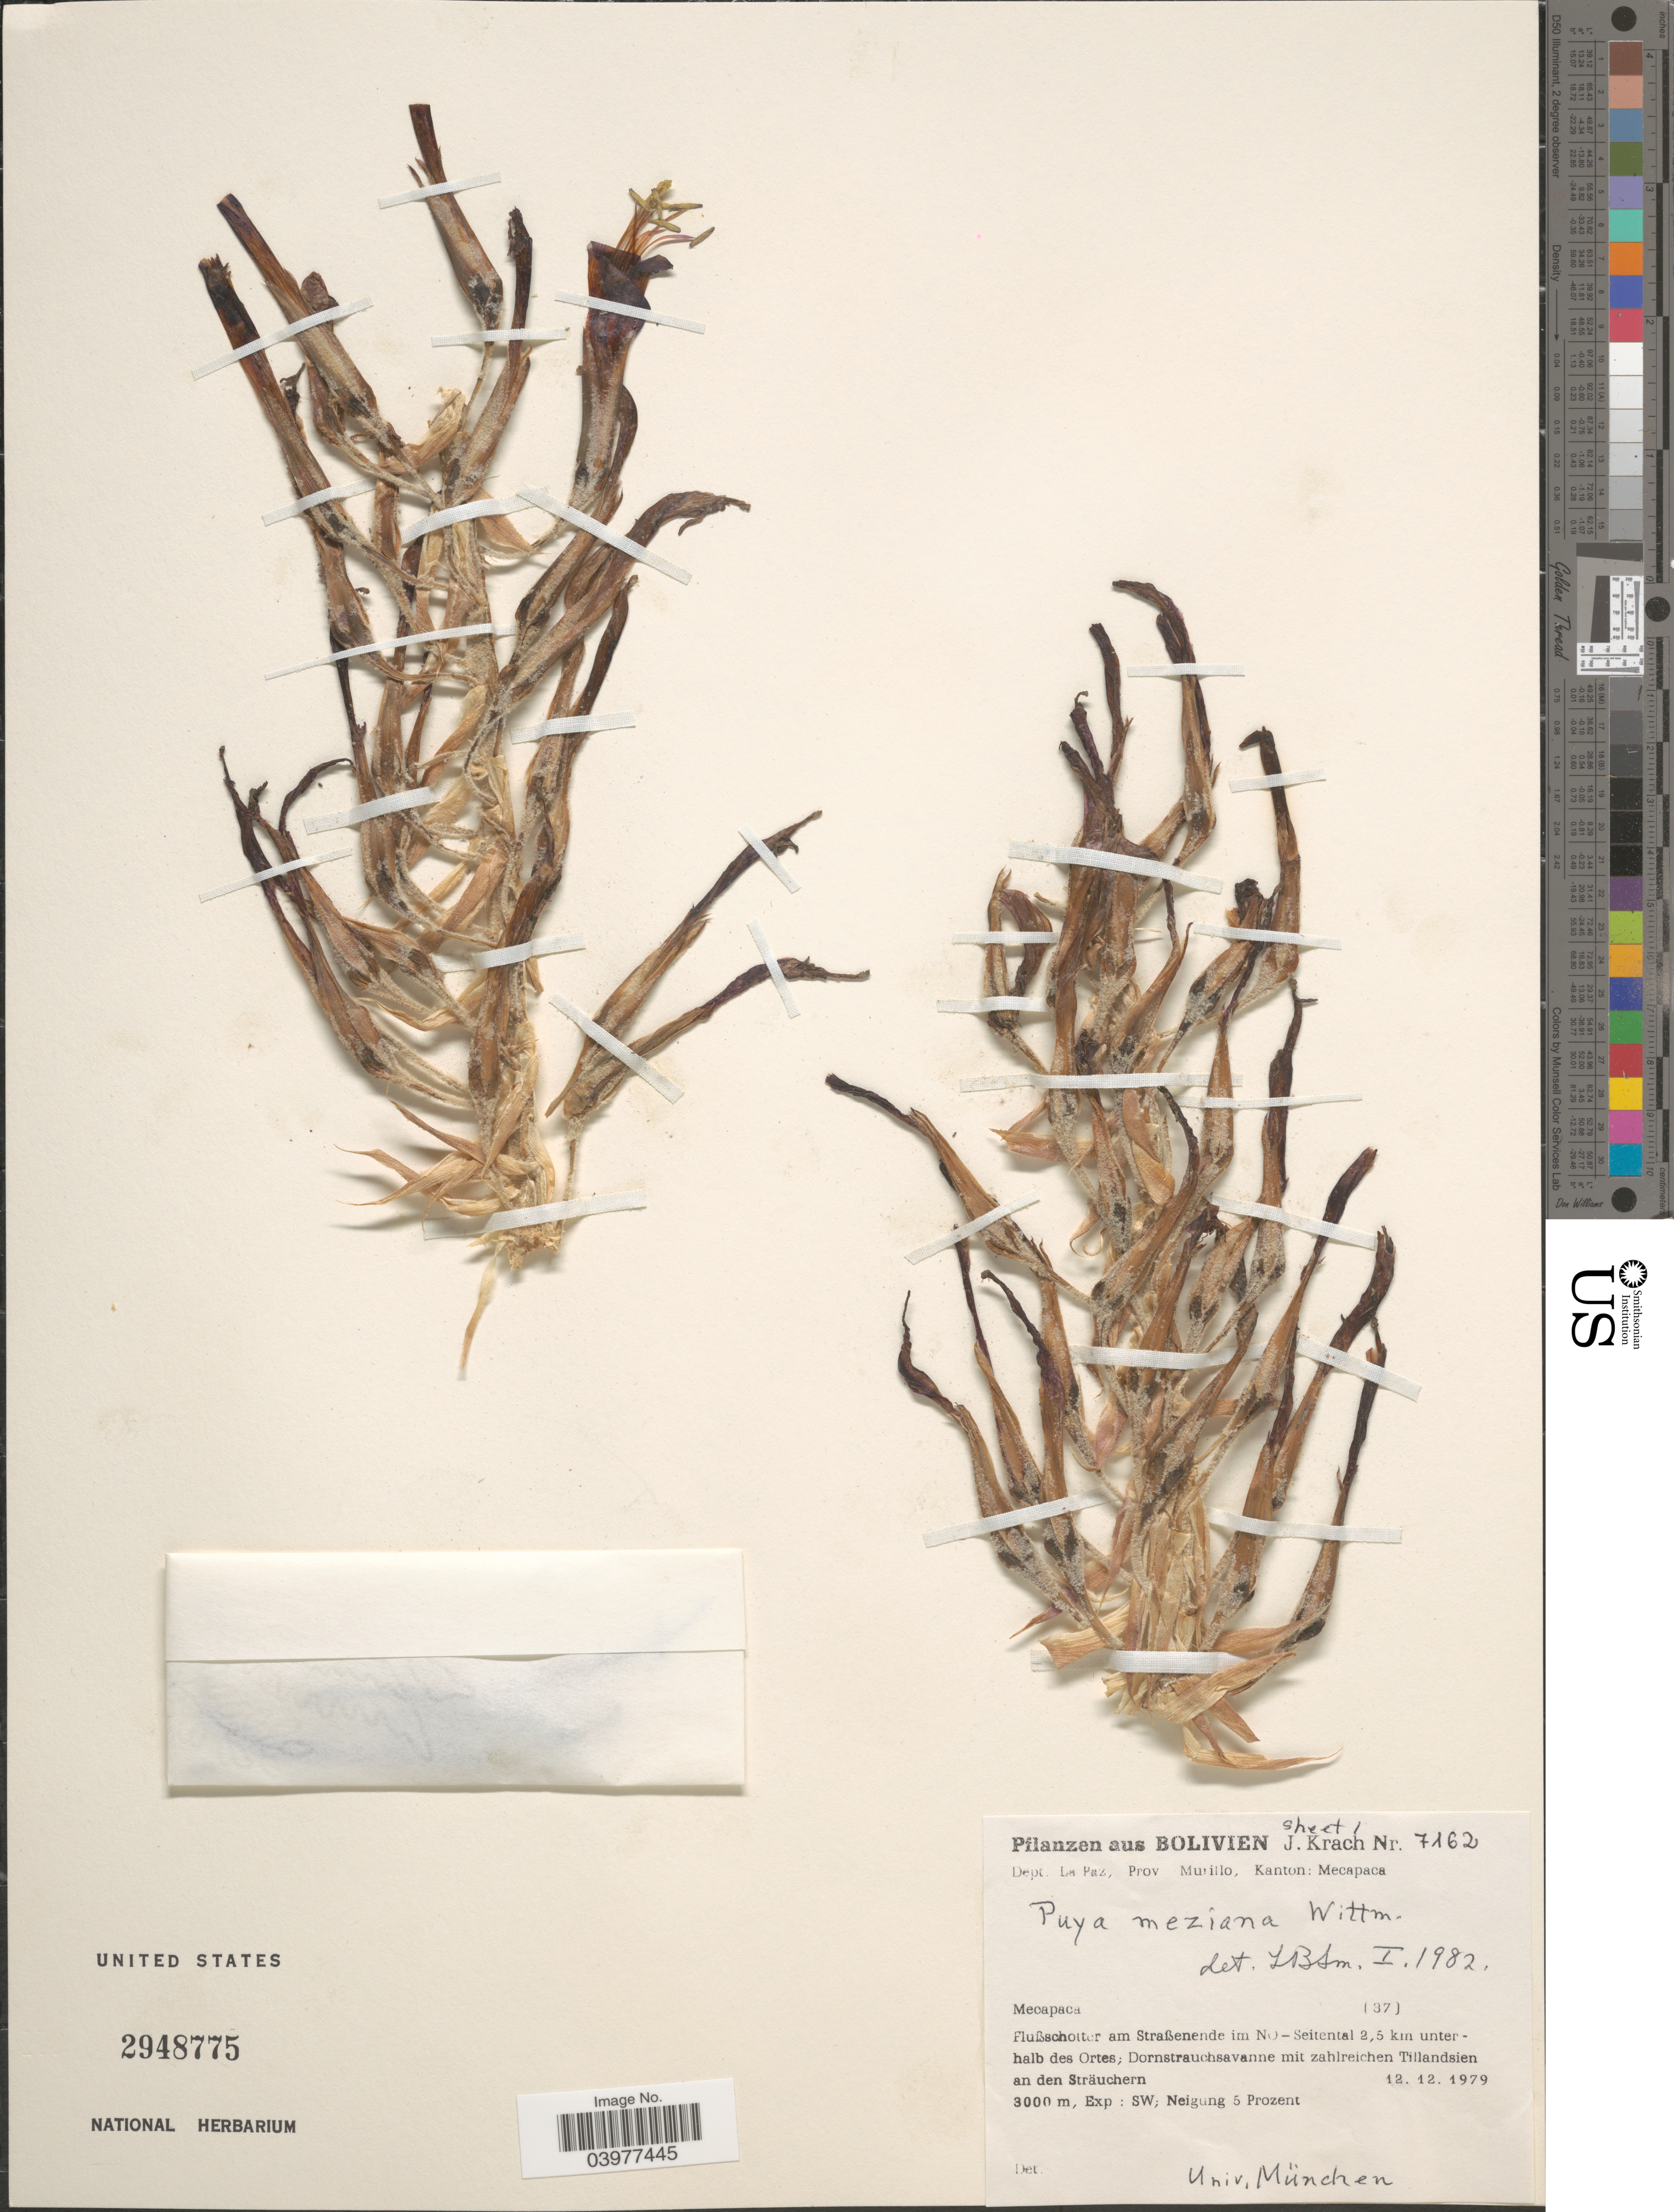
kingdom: Plantae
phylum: Tracheophyta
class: Liliopsida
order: Poales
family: Bromeliaceae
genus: Puya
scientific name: Puya meziana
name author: Wittm.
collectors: J. Krach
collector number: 7162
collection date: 1979-12-12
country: Bolivia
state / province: La Paz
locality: Dept. La Paz, Prov. Murillo, Kanton: Mecapaca. Mecapaca.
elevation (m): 3000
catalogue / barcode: US 2948775